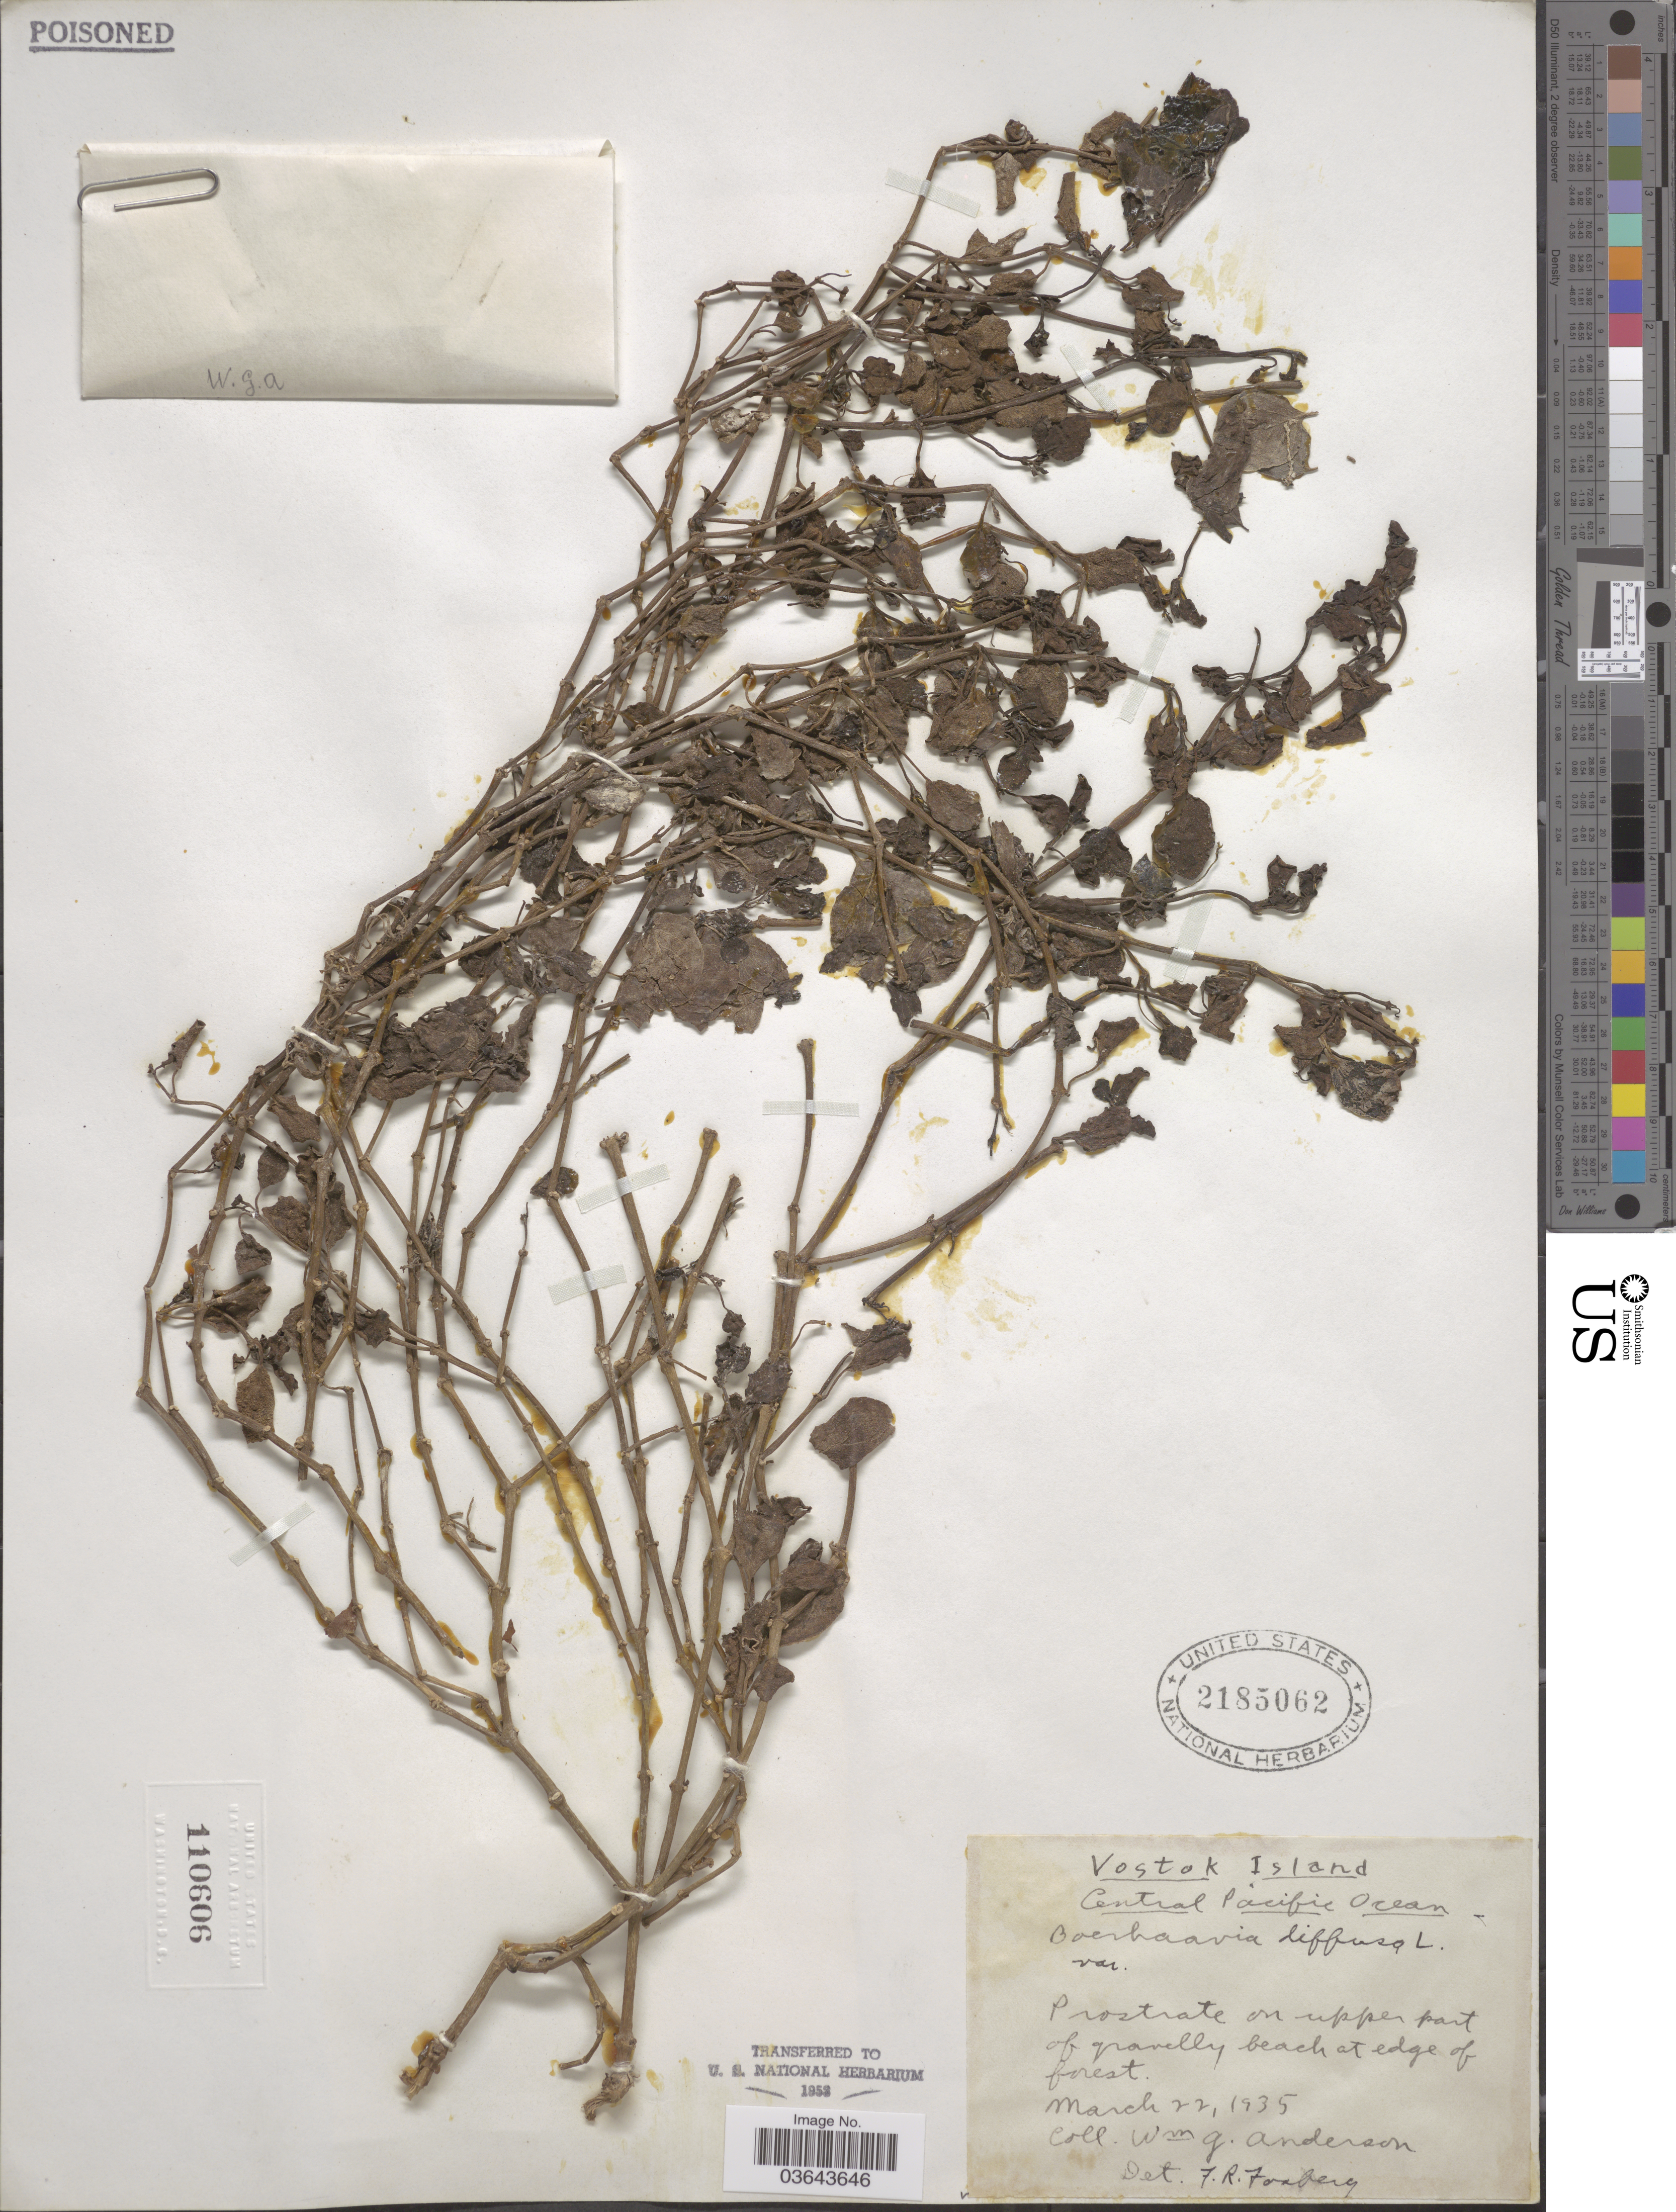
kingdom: Plantae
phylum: Tracheophyta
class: Magnoliopsida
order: Caryophyllales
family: Nyctaginaceae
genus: Boerhavia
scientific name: Boerhavia albiflora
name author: Fosberg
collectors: W. Anderson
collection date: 1935-03-22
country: Kiribati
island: Vostok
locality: Vostok Island.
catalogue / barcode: US 2185062